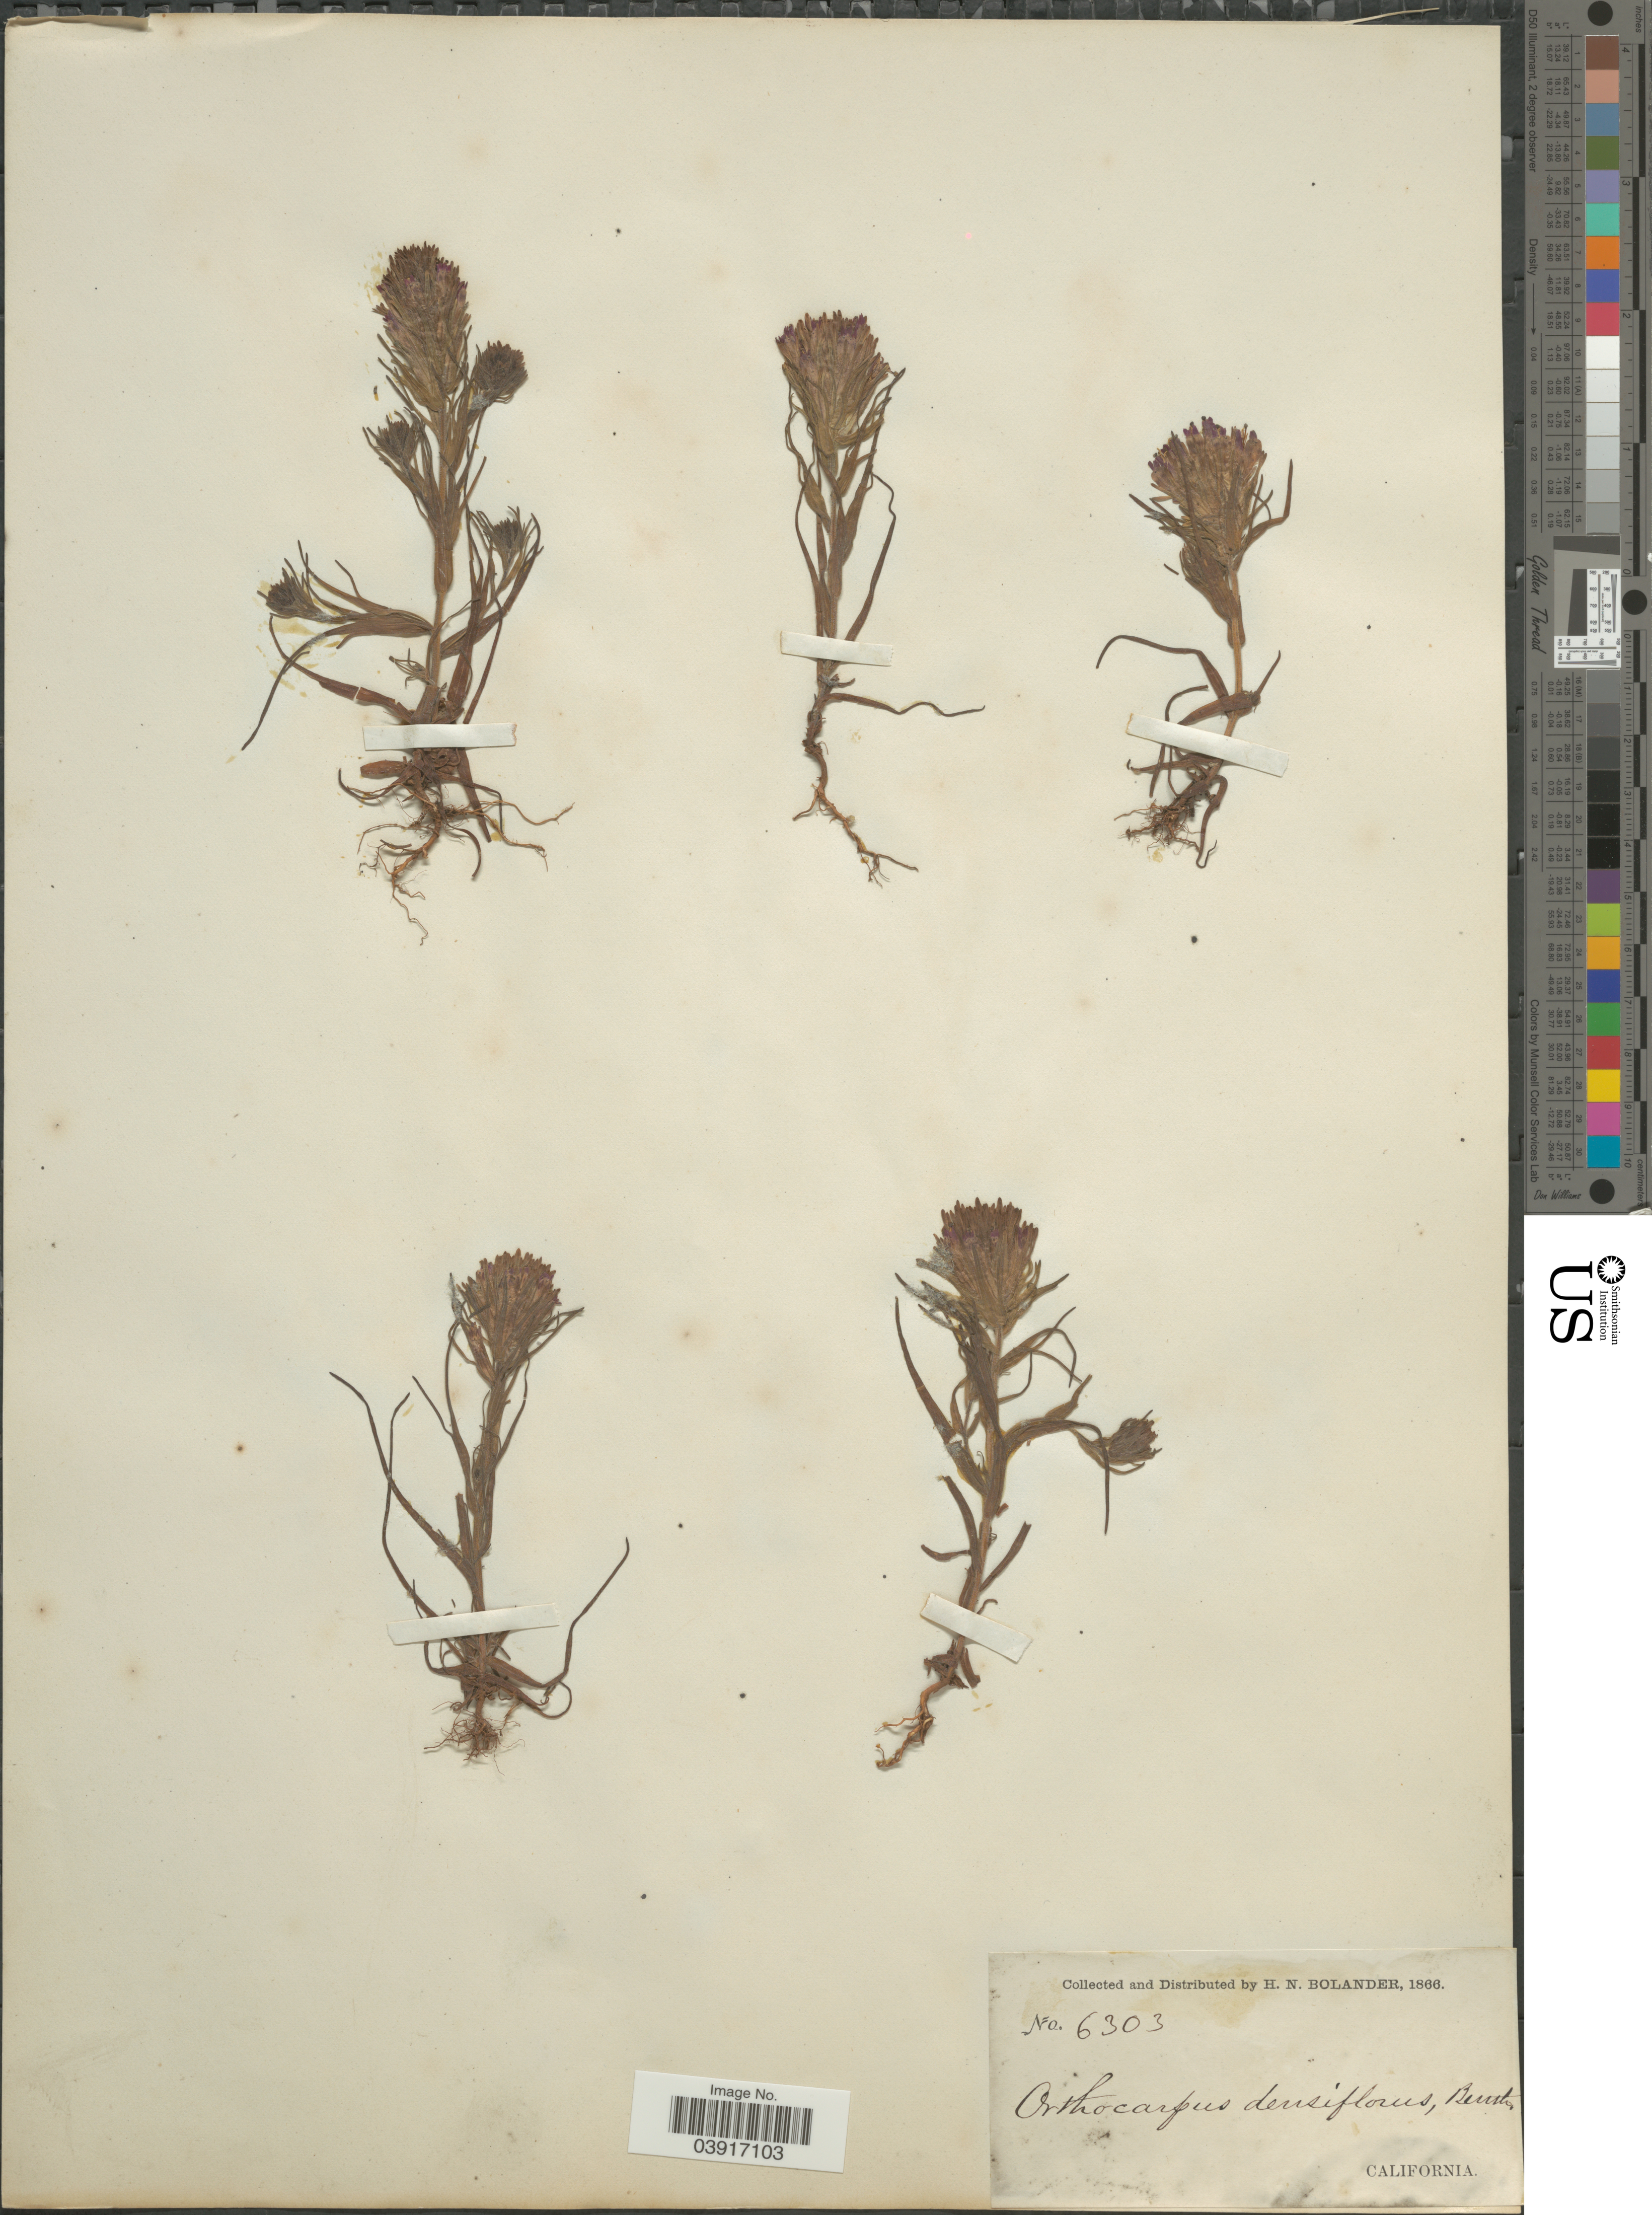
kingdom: Plantae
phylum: Tracheophyta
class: Magnoliopsida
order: Lamiales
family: Orobanchaceae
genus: Orthocarpus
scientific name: Orthocarpus densiflorus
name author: Benth.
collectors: H. Bolander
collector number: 6303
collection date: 1866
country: United States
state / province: California